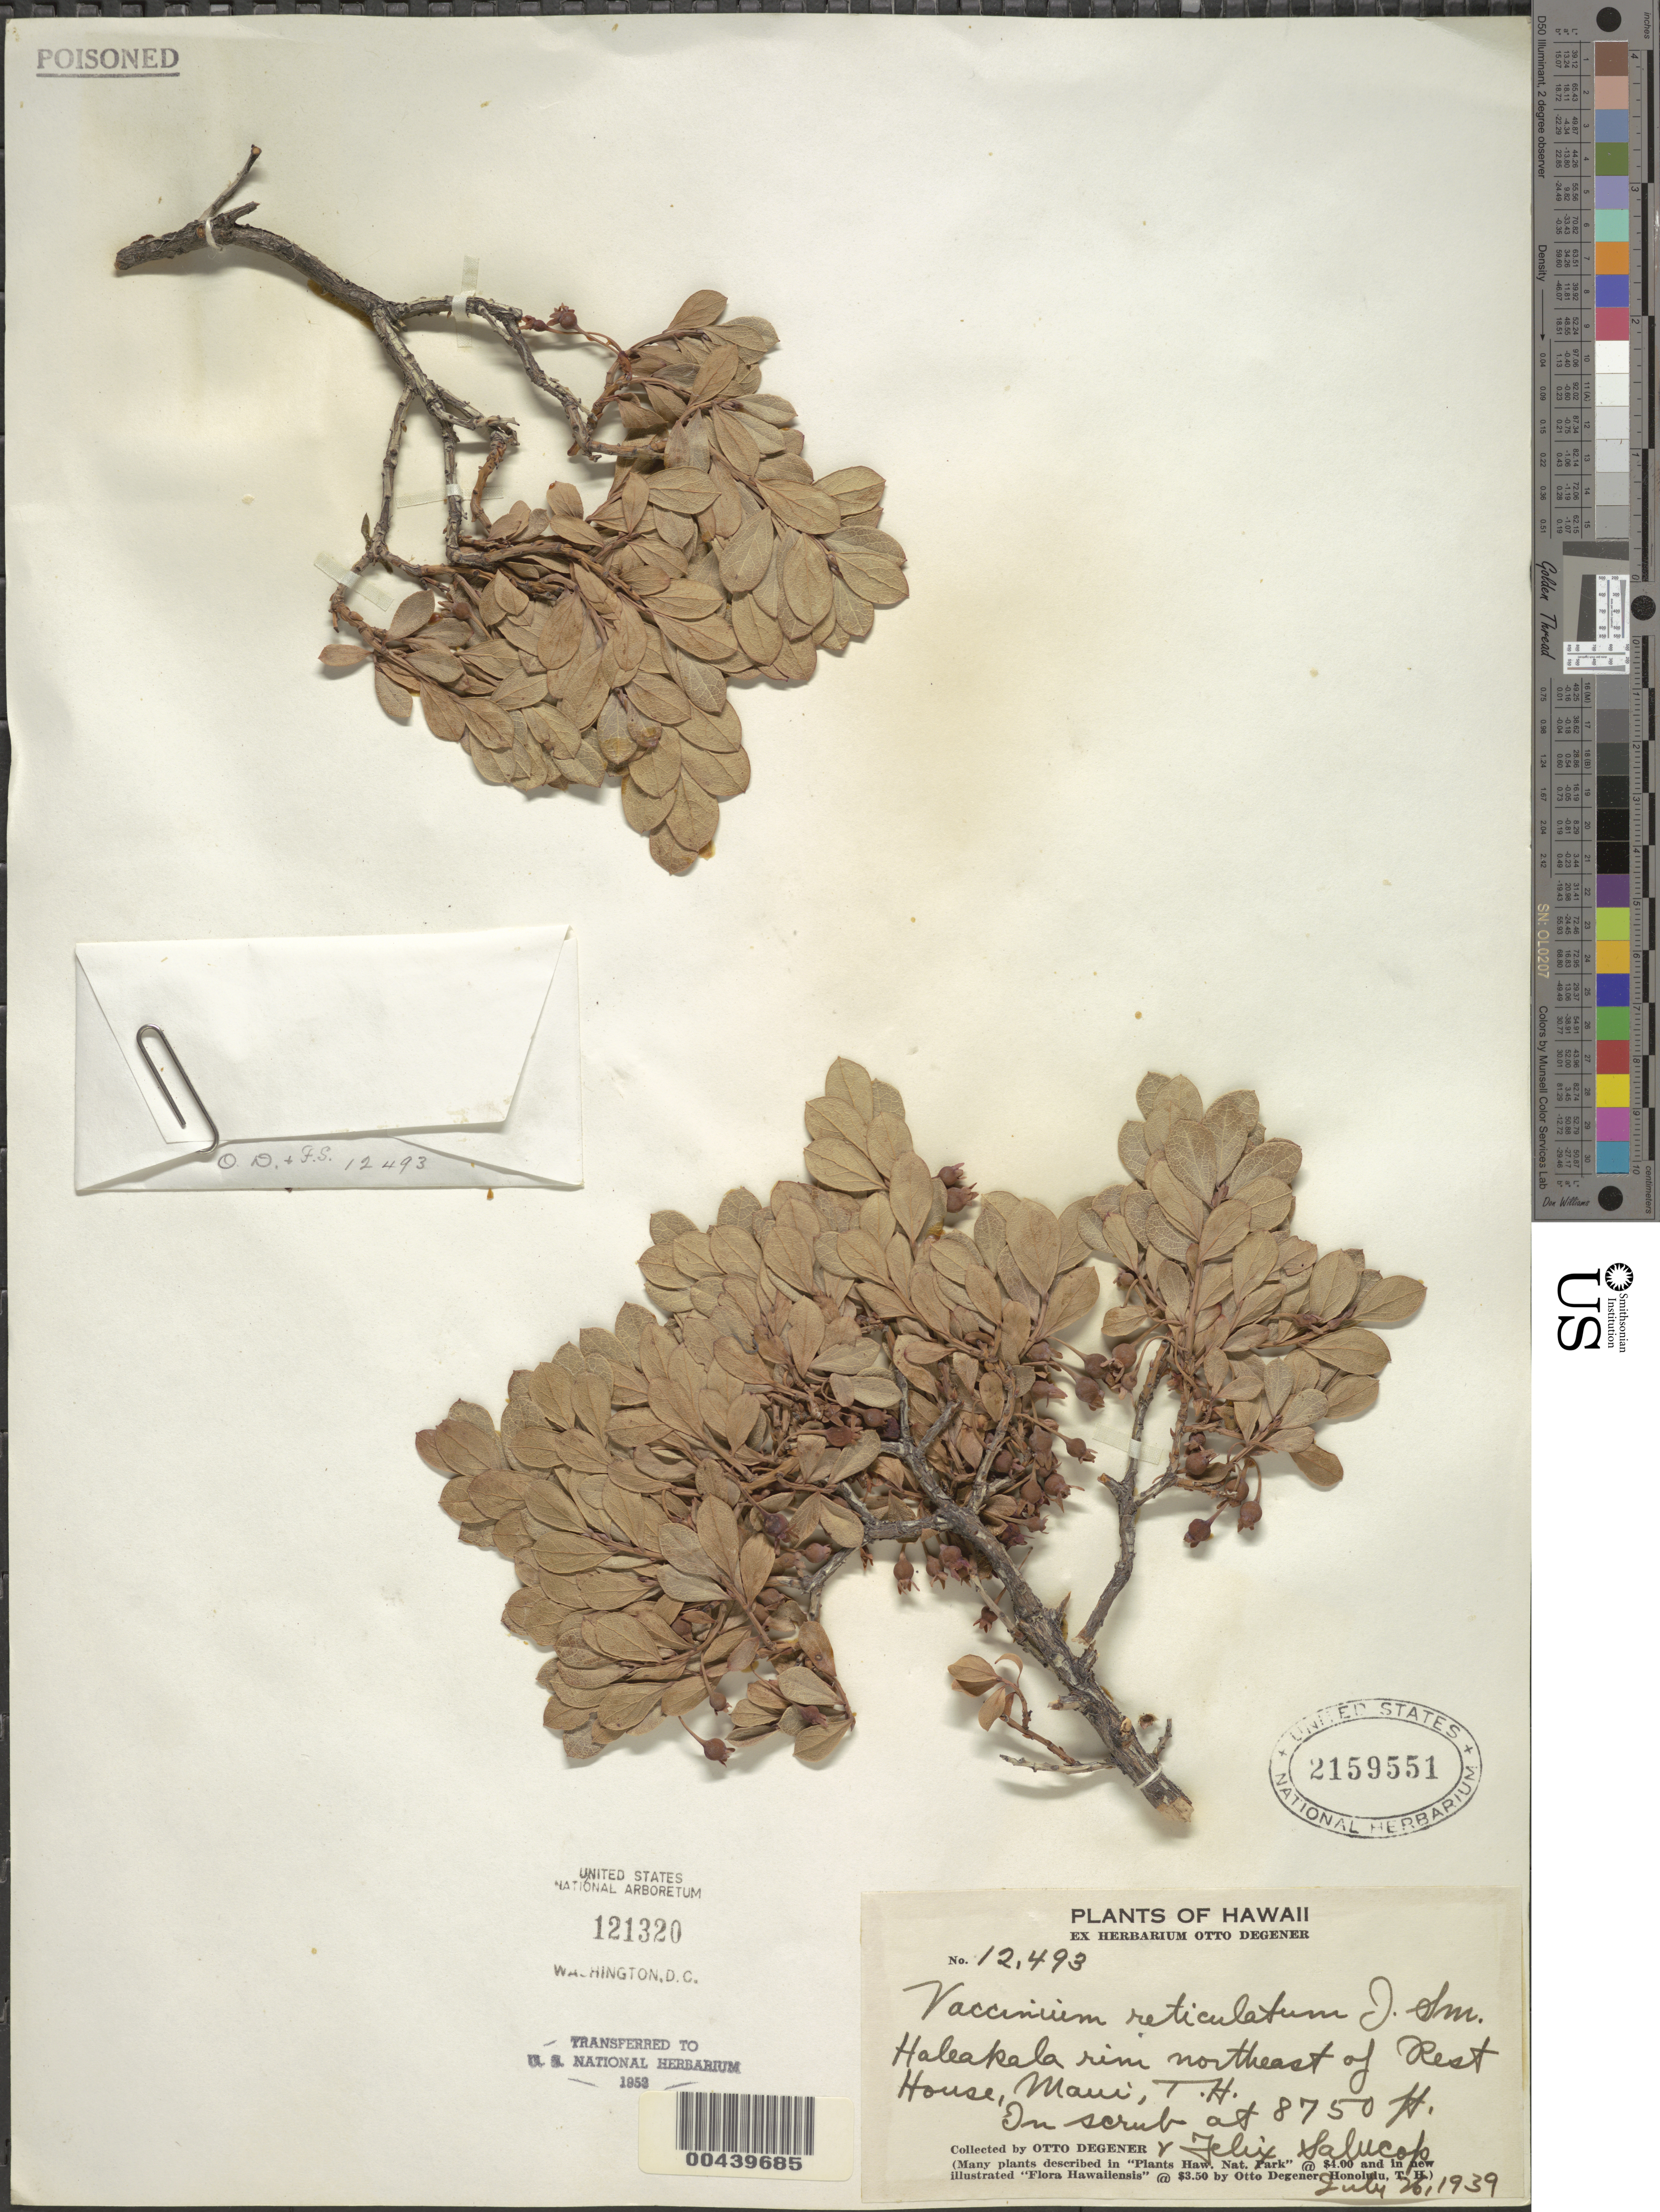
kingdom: Plantae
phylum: Tracheophyta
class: Magnoliopsida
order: Ericales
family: Ericaceae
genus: Vaccinium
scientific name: Vaccinium reticulatum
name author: Sm.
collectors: O. Degener & F. Salucop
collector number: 12493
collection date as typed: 26 Jul 1939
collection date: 1939-07-26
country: United States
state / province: Hawaii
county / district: Maui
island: Maui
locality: Haleakala rim NE of Rest House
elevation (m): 2667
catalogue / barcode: US 2159551